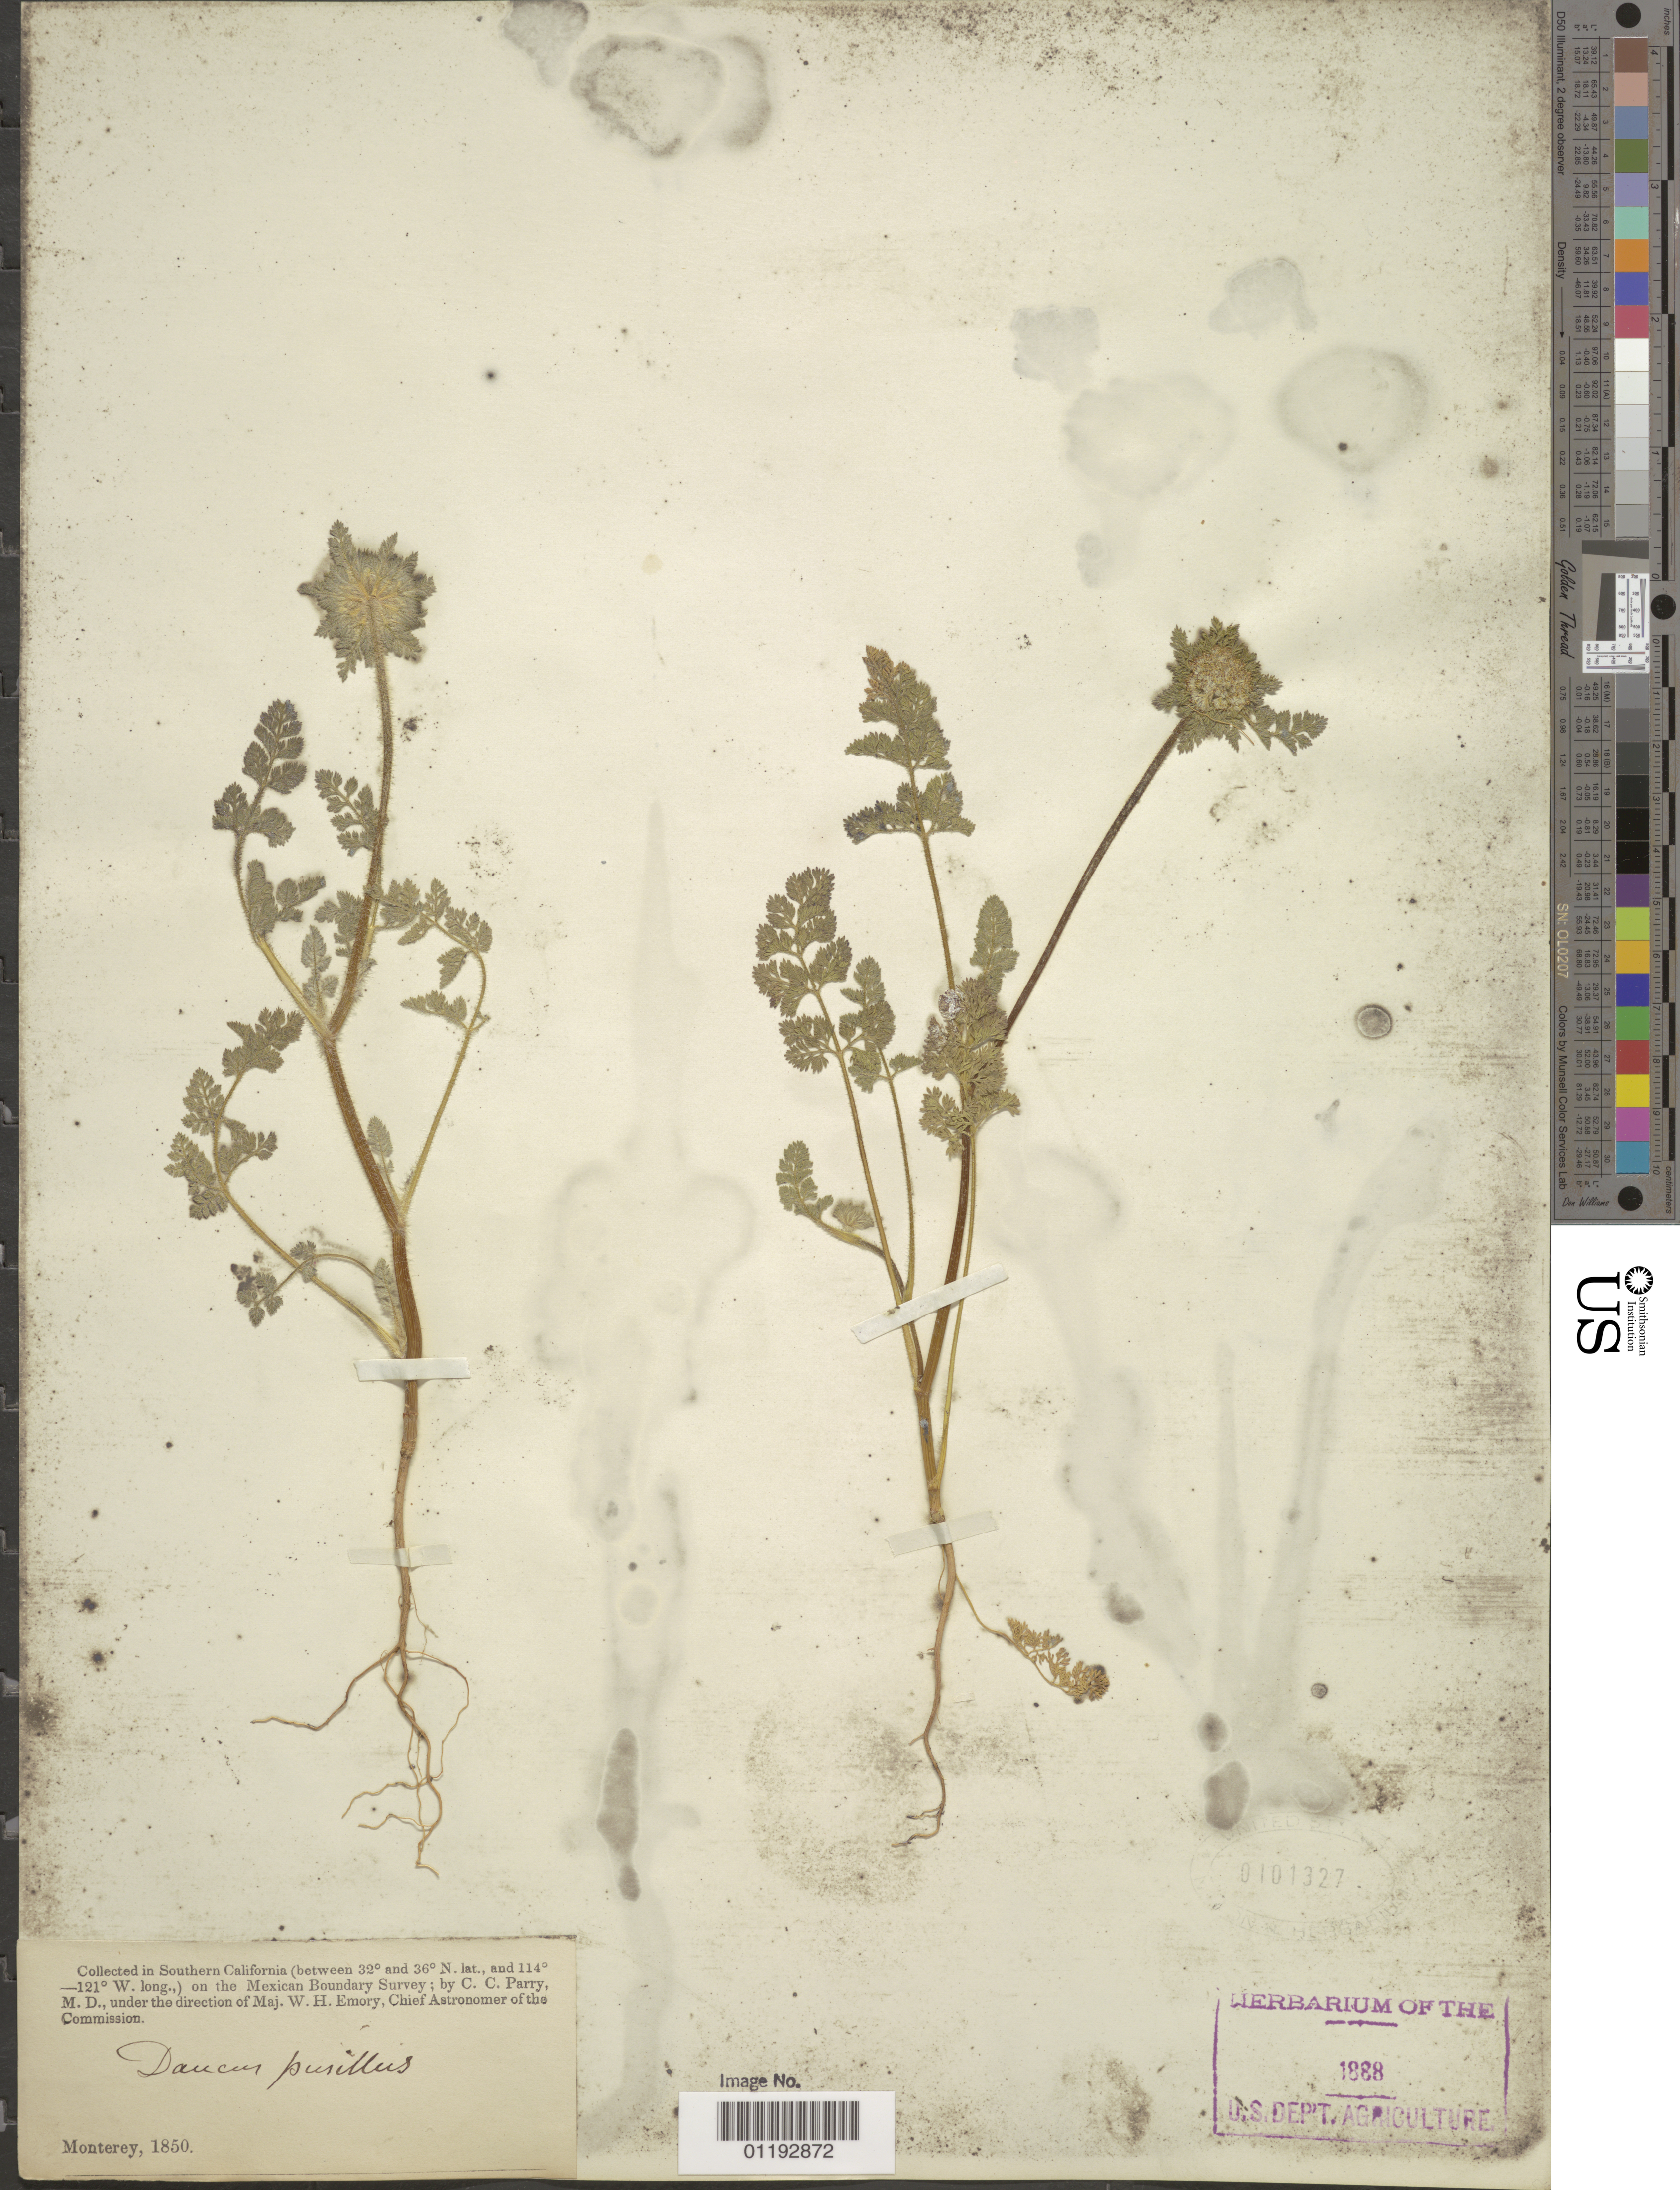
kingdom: Plantae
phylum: Tracheophyta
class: Magnoliopsida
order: Apiales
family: Apiaceae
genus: Daucus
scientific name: Daucus pusillus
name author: Michx.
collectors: C. C. Parry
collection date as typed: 1850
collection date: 1850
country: United States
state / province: California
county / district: Monterey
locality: Monterey.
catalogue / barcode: US 101327